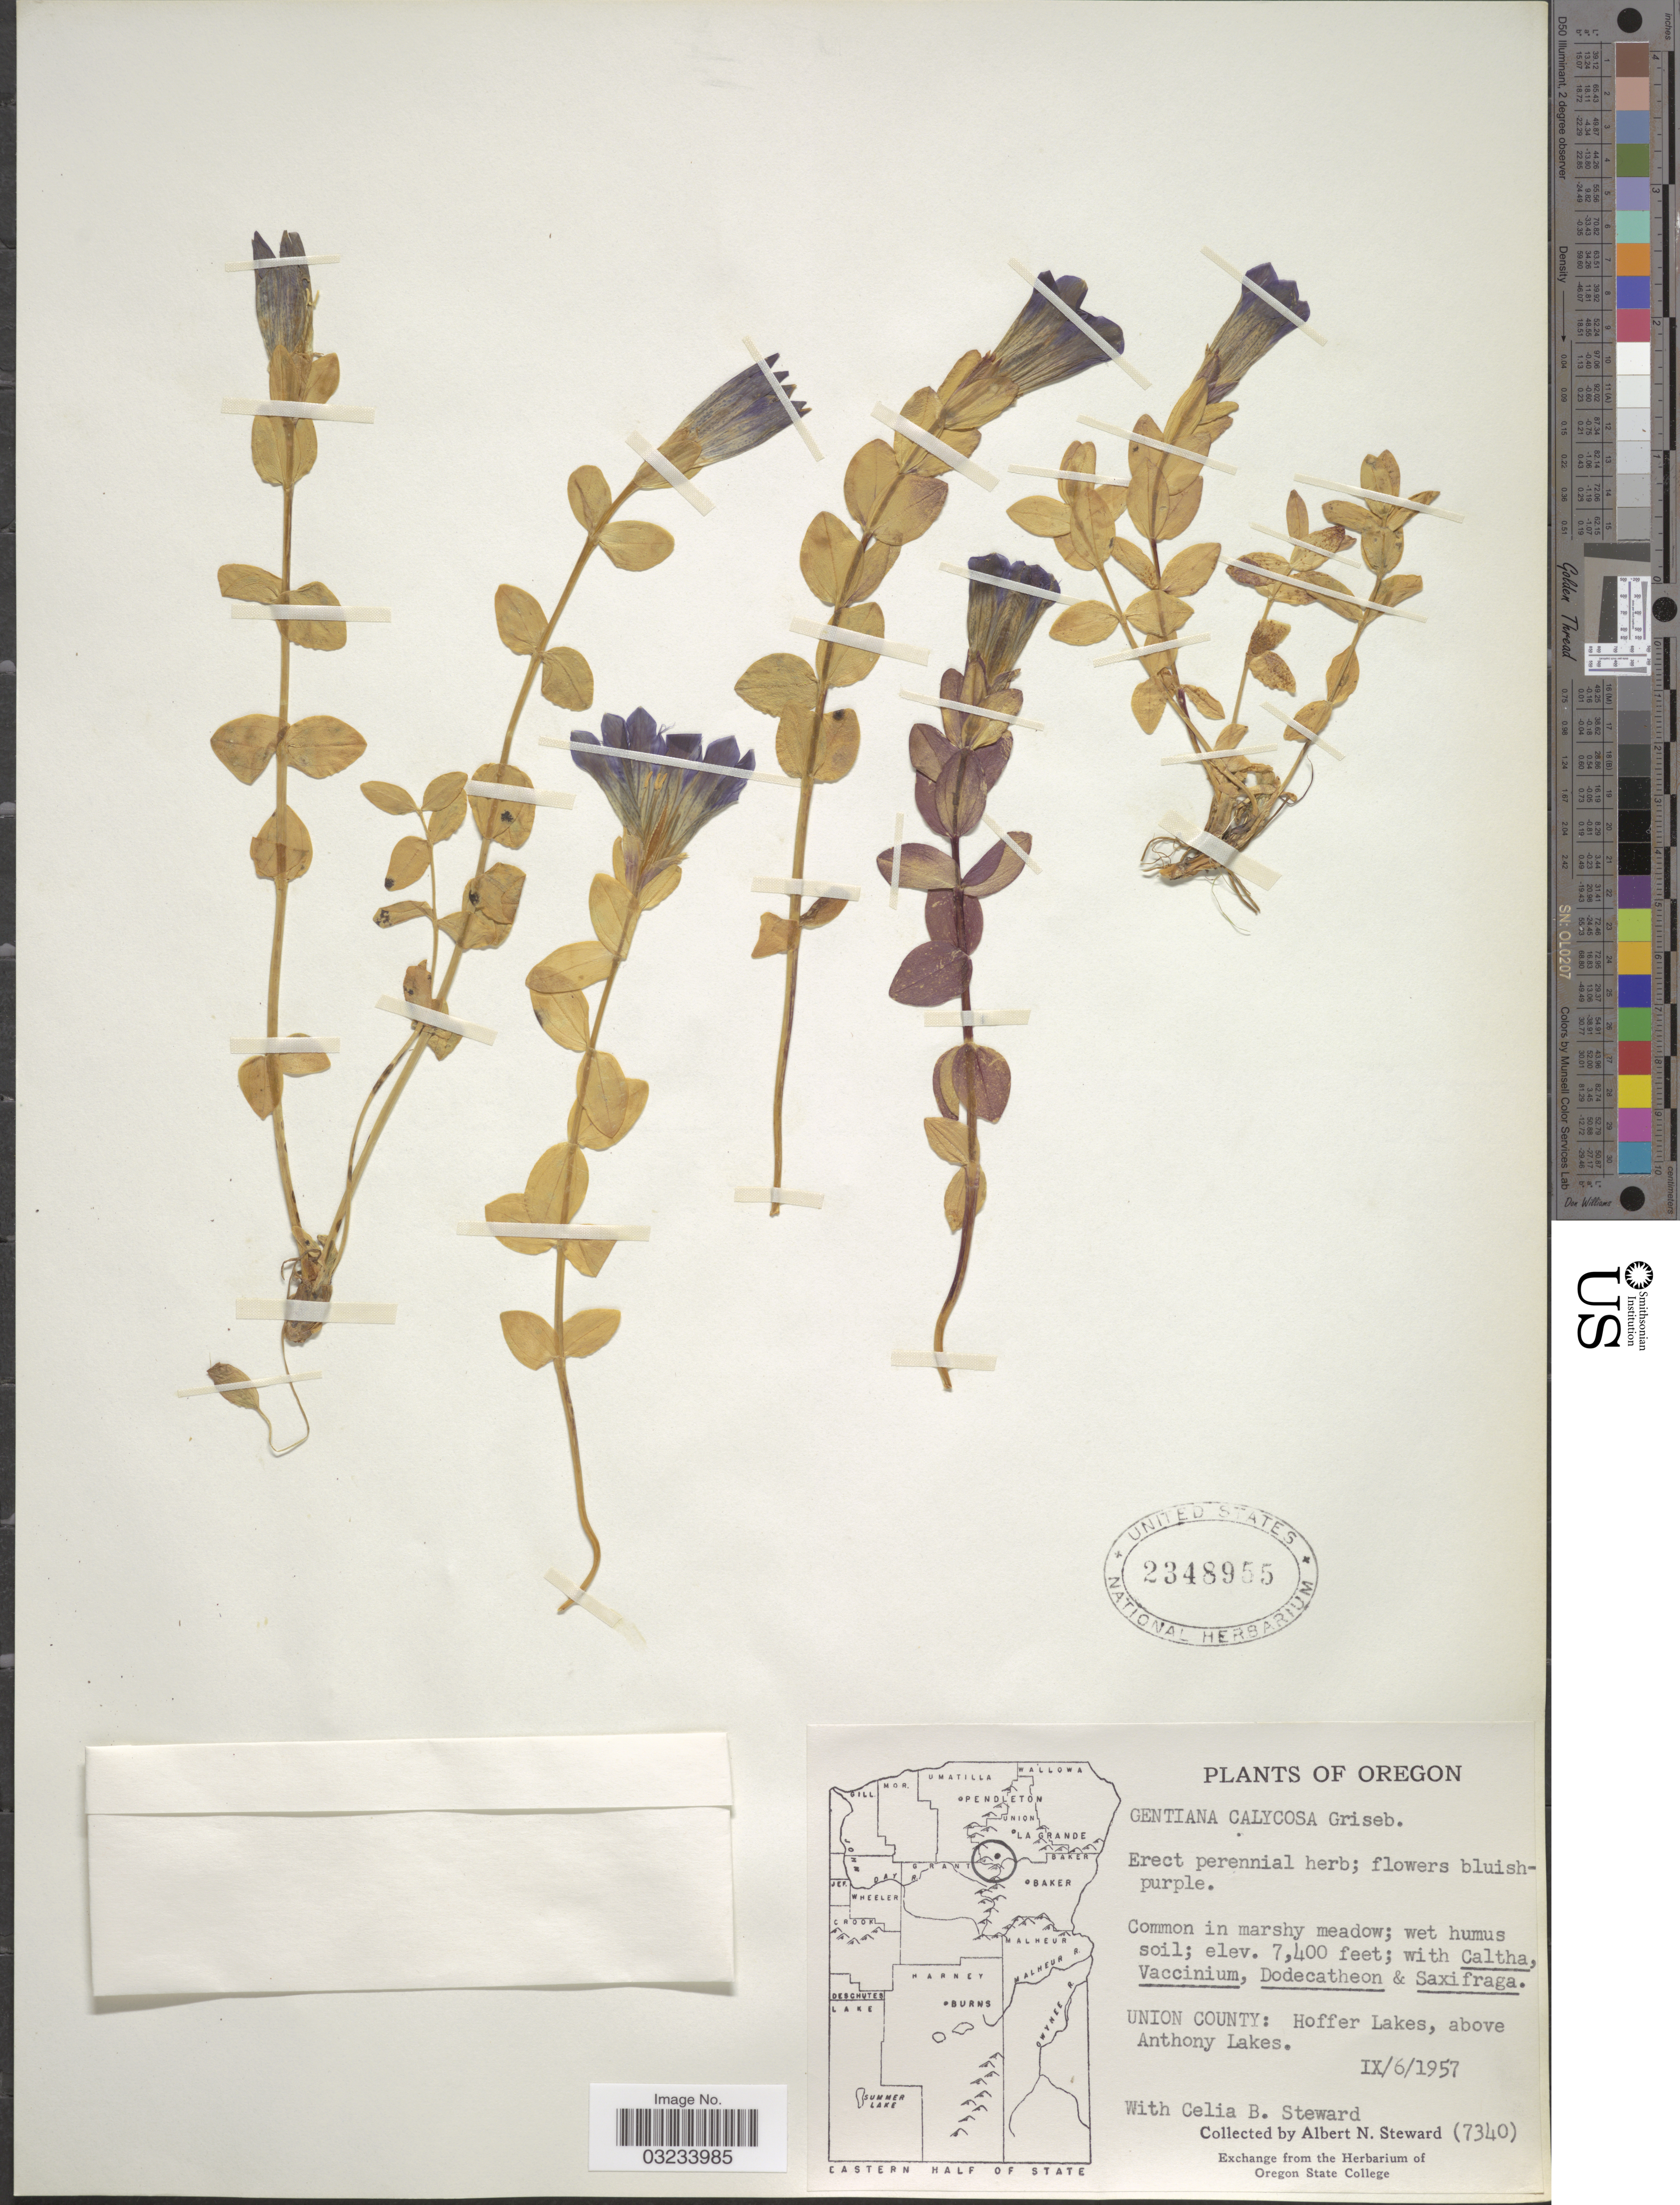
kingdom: Plantae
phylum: Tracheophyta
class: Magnoliopsida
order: Gentianales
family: Gentianaceae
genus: Gentiana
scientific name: Gentiana calycosa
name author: Griseb.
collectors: A. N. Steward & C. Steward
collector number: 7340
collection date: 1957-09-06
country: United States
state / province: Oregon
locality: Union County: Hoffer Lakes, above Anthony Lakes.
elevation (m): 2256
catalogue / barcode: US 2348955